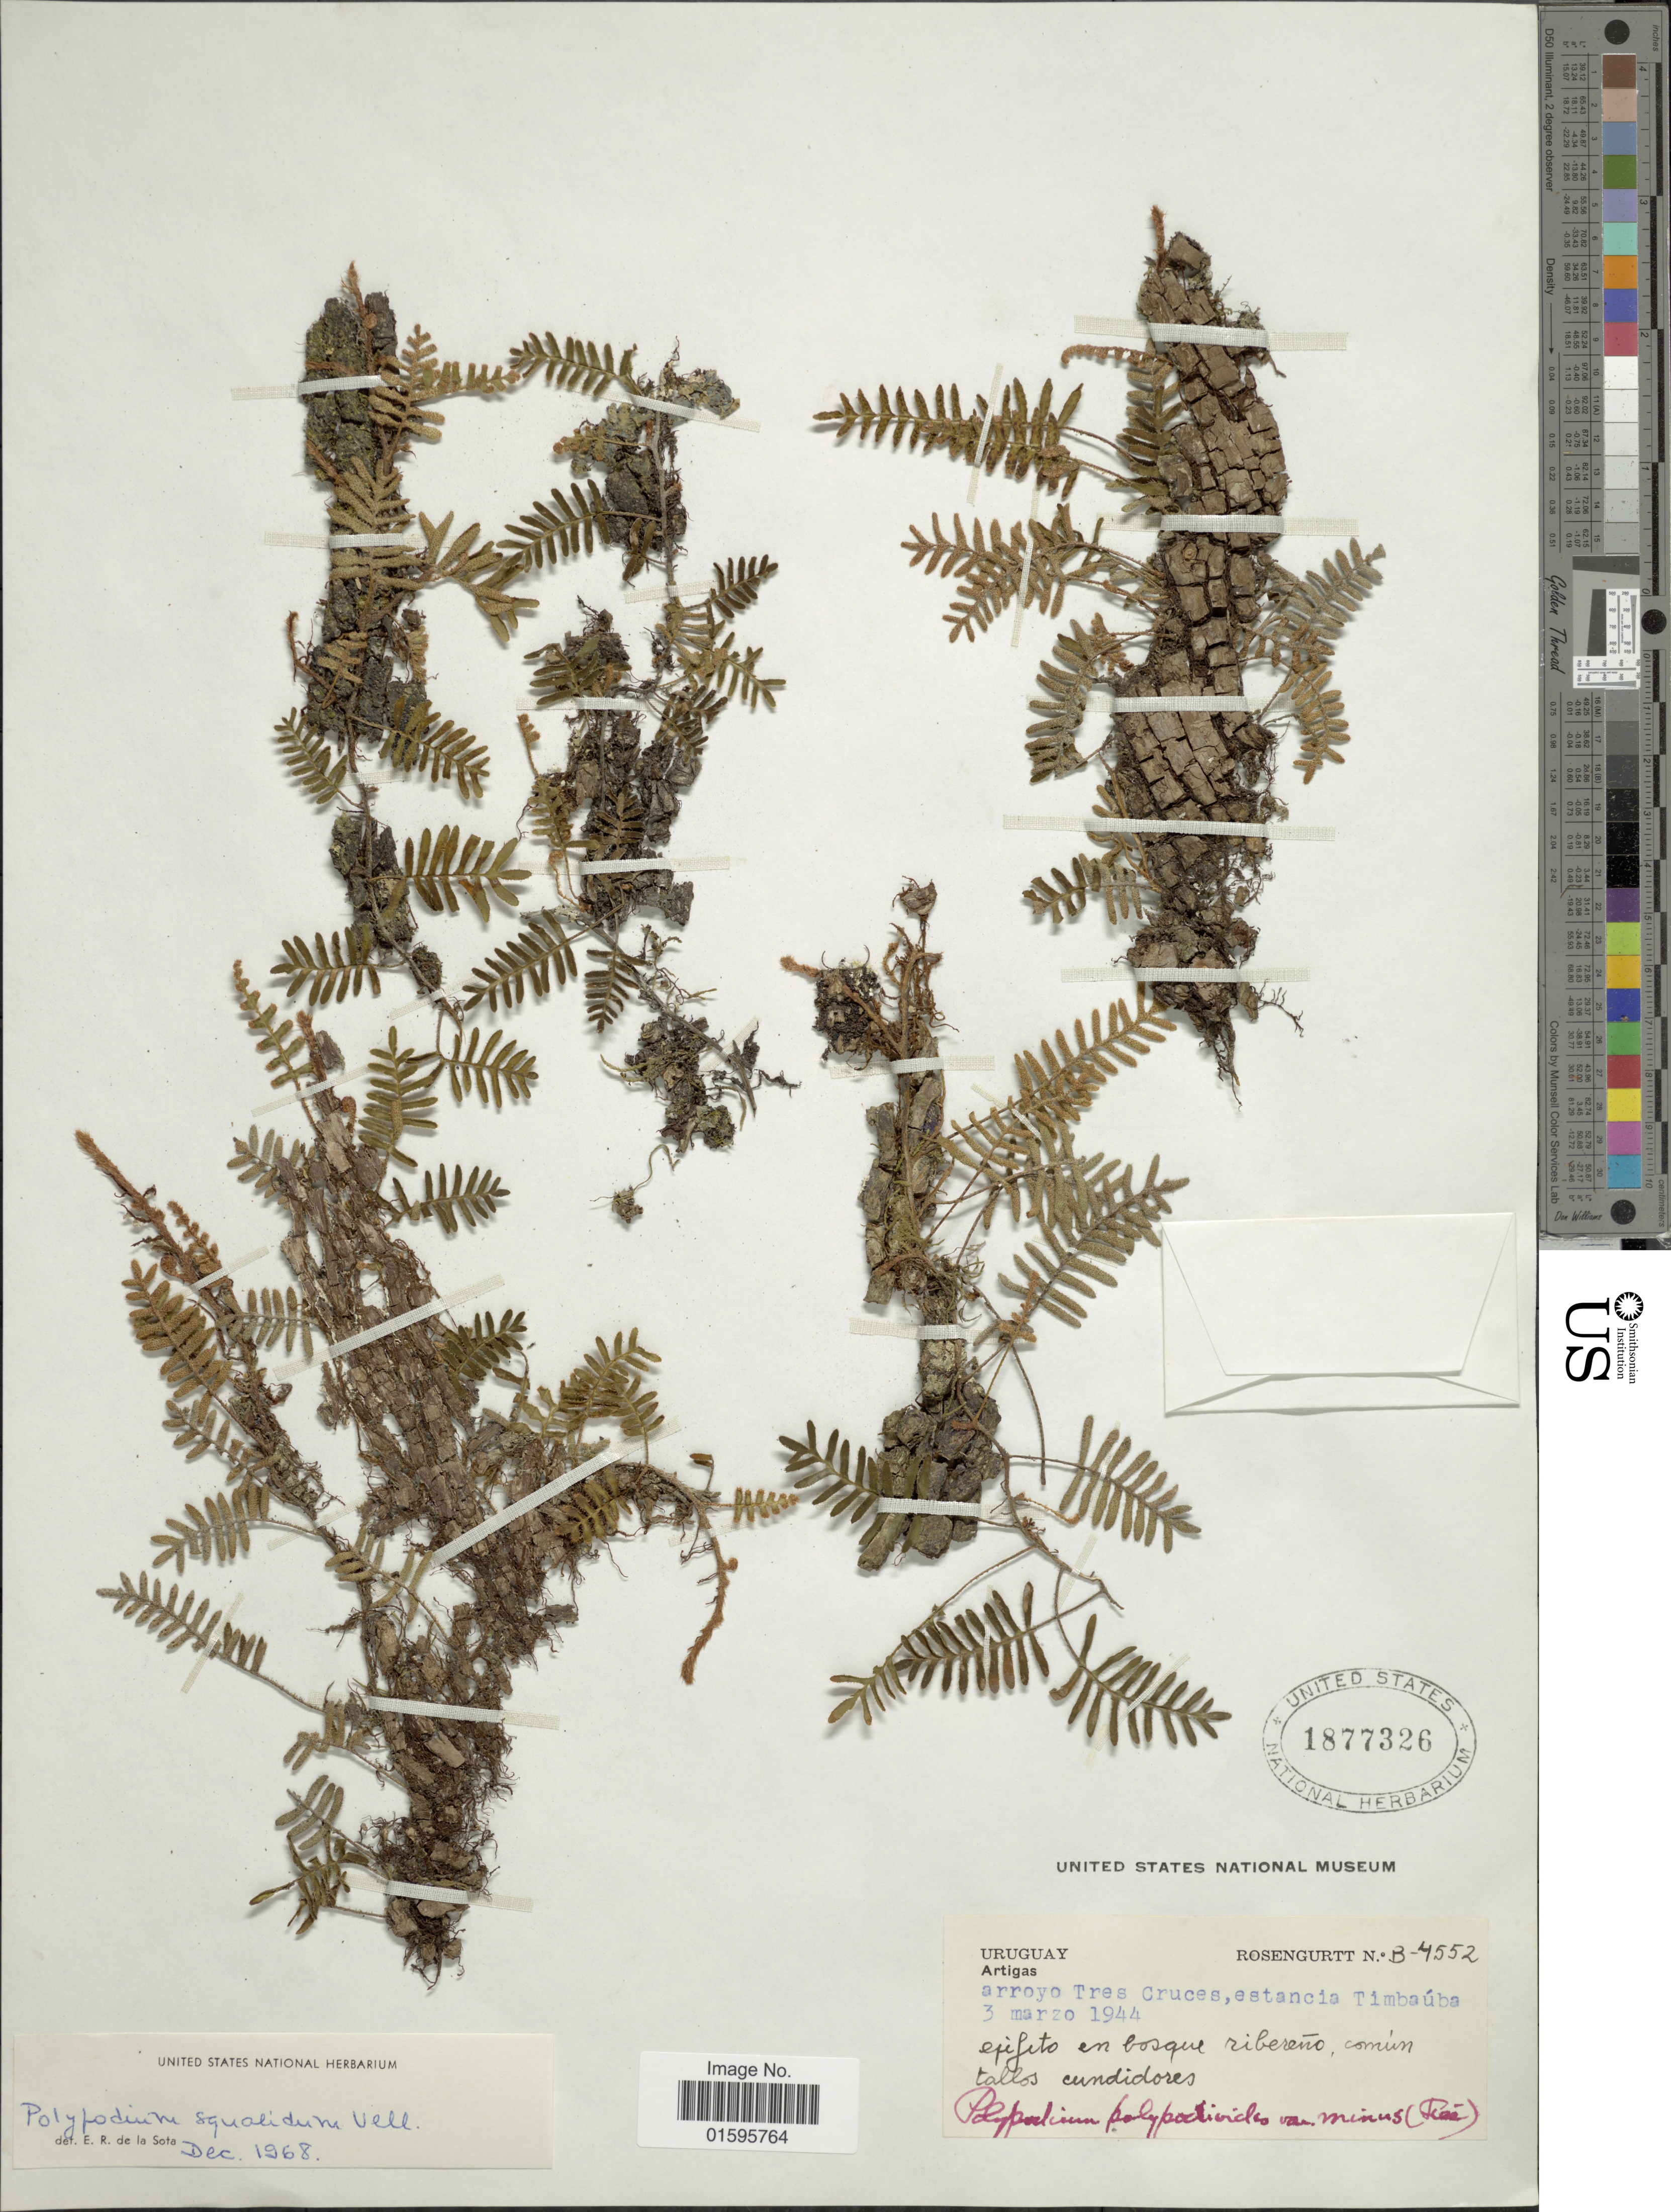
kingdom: Plantae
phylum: Tracheophyta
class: Polypodiopsida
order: Polypodiales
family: Polypodiaceae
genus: Polypodium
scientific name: Polypodium polypodioides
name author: (L.) Watt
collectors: Rosengurtt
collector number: B-4552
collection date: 1944-03-03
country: Uruguay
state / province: Artigas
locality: Arroyo Tres Cruces, estancia Timbauba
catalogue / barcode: US 1877326